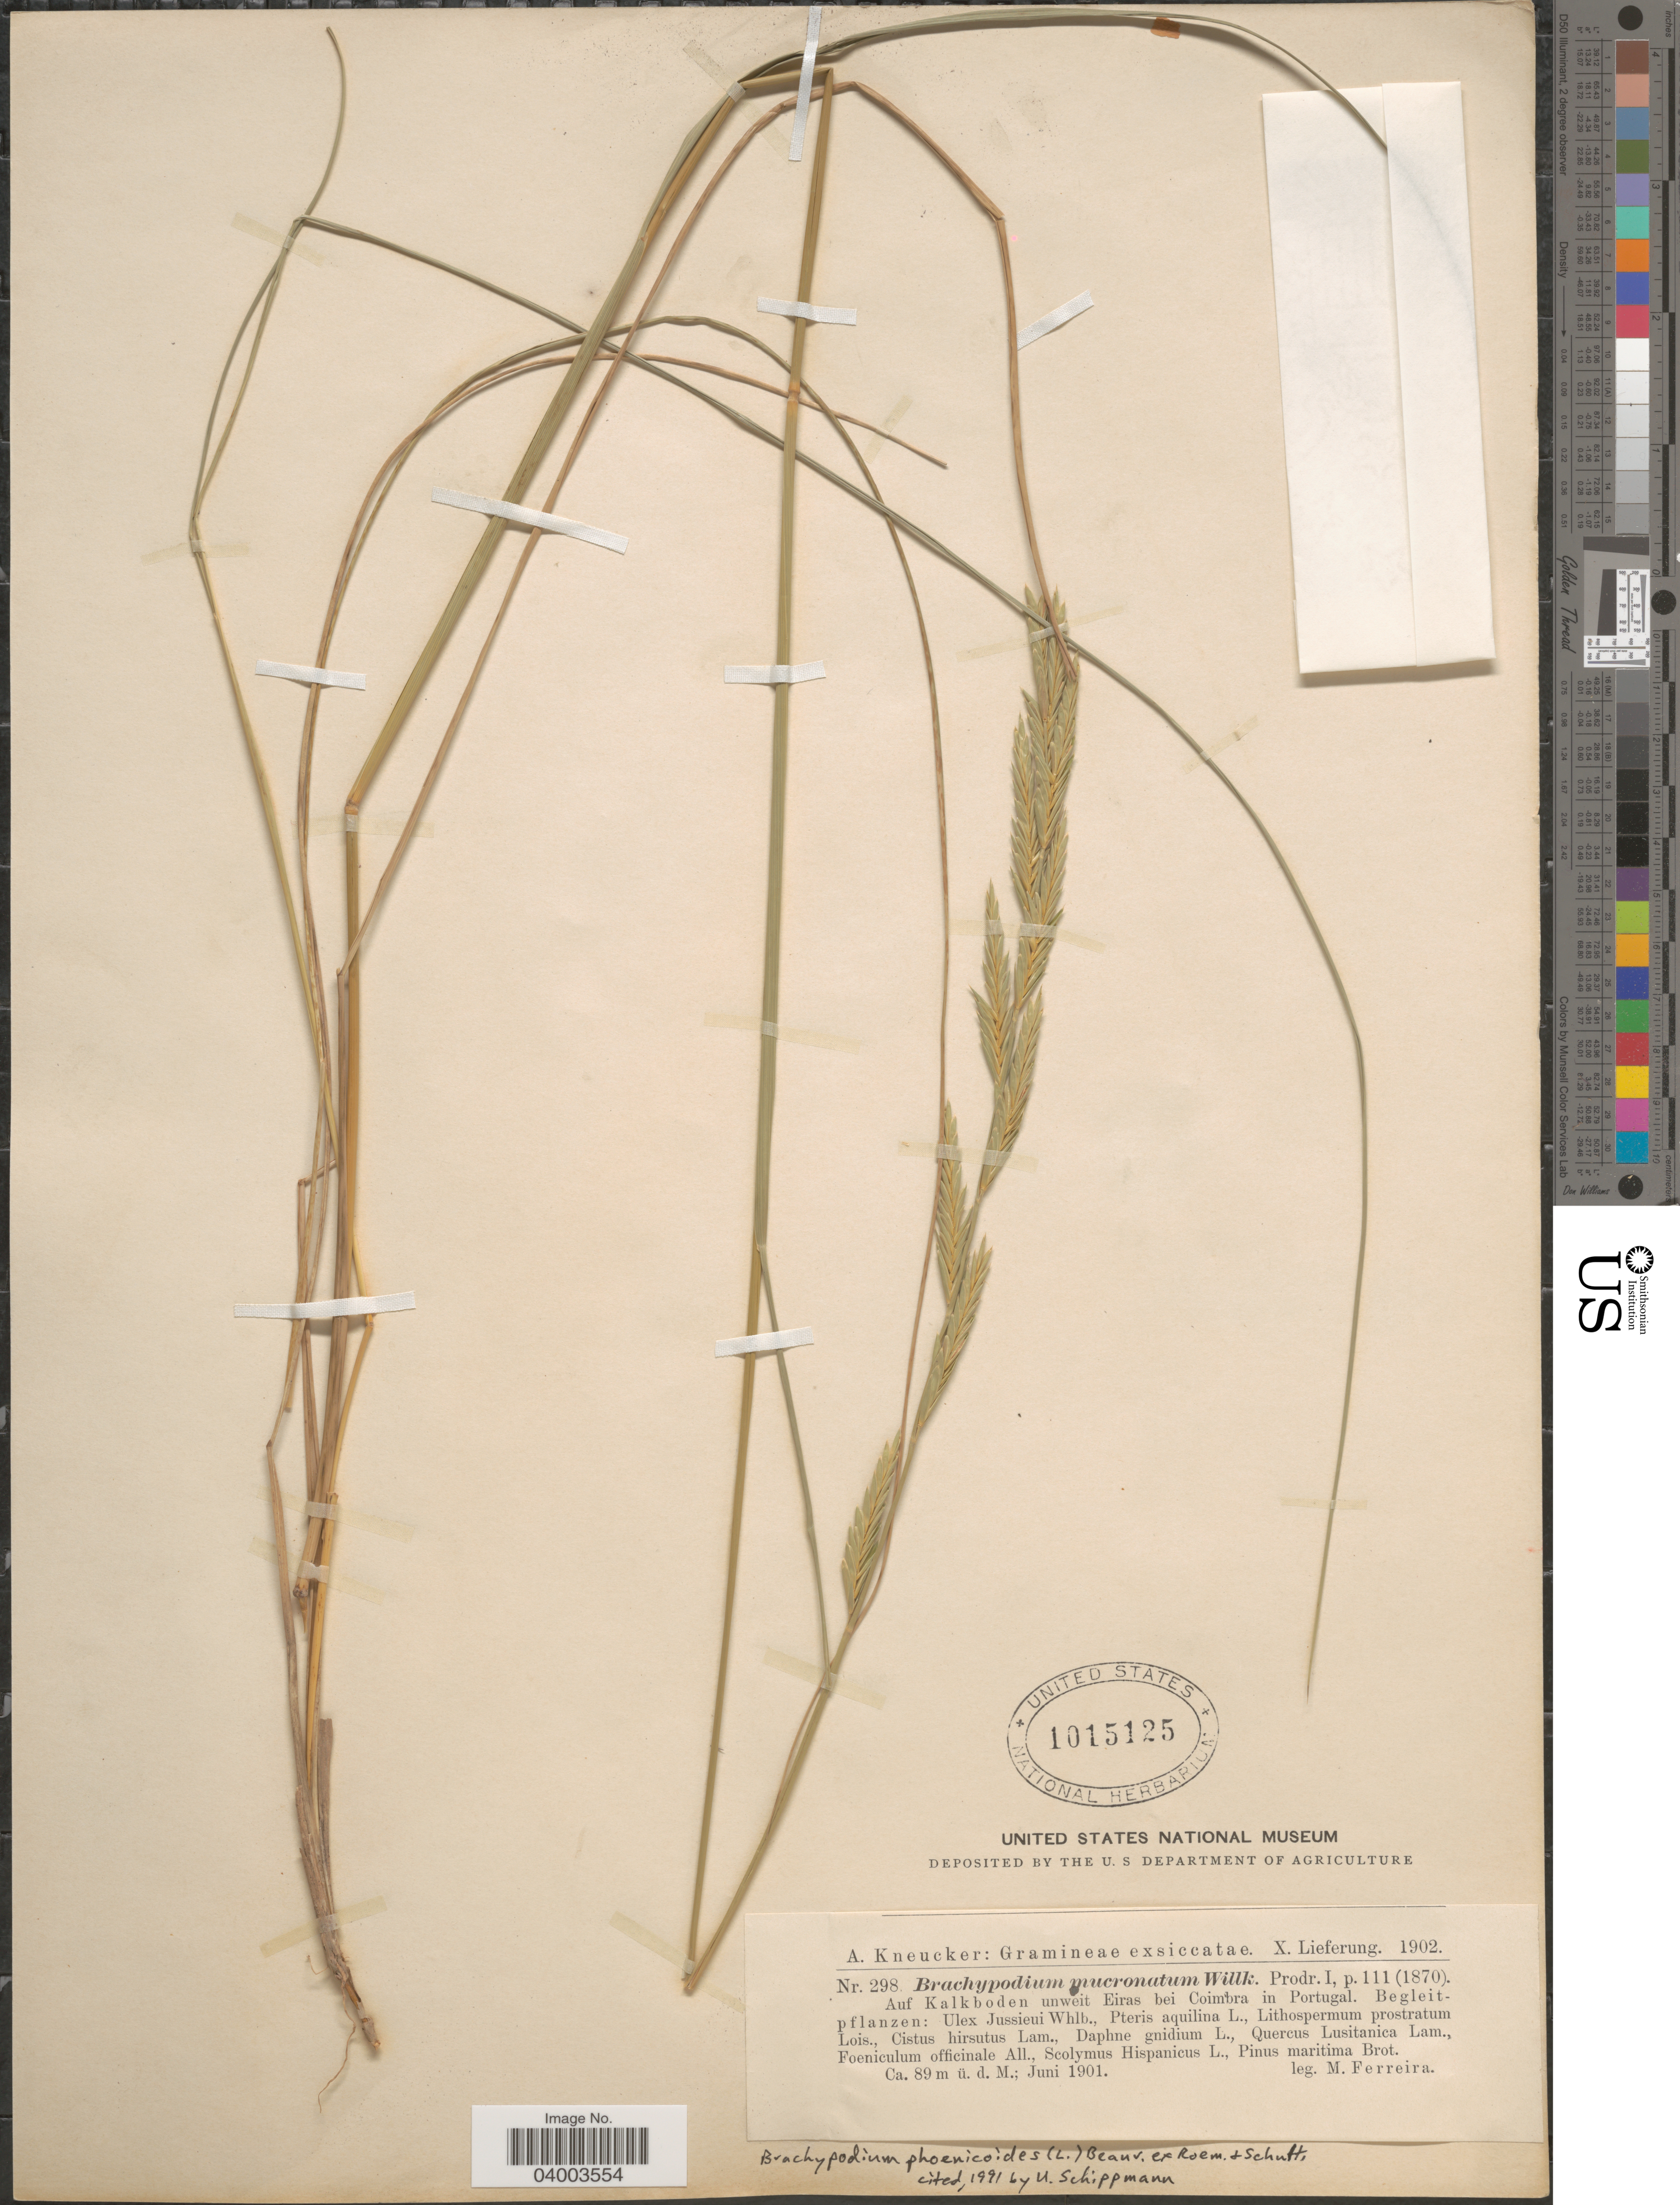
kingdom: Plantae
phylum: Tracheophyta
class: Liliopsida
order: Poales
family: Poaceae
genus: Brachypodium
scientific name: Brachypodium phoenicoides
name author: (L.) Roem. & Schult.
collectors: M. Ferreira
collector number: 298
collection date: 1901-06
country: Portugal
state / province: Coimbra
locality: Auf Kalkboden unweit Eiras bei Coimbra in Portugal.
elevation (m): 89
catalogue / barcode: US 1015125